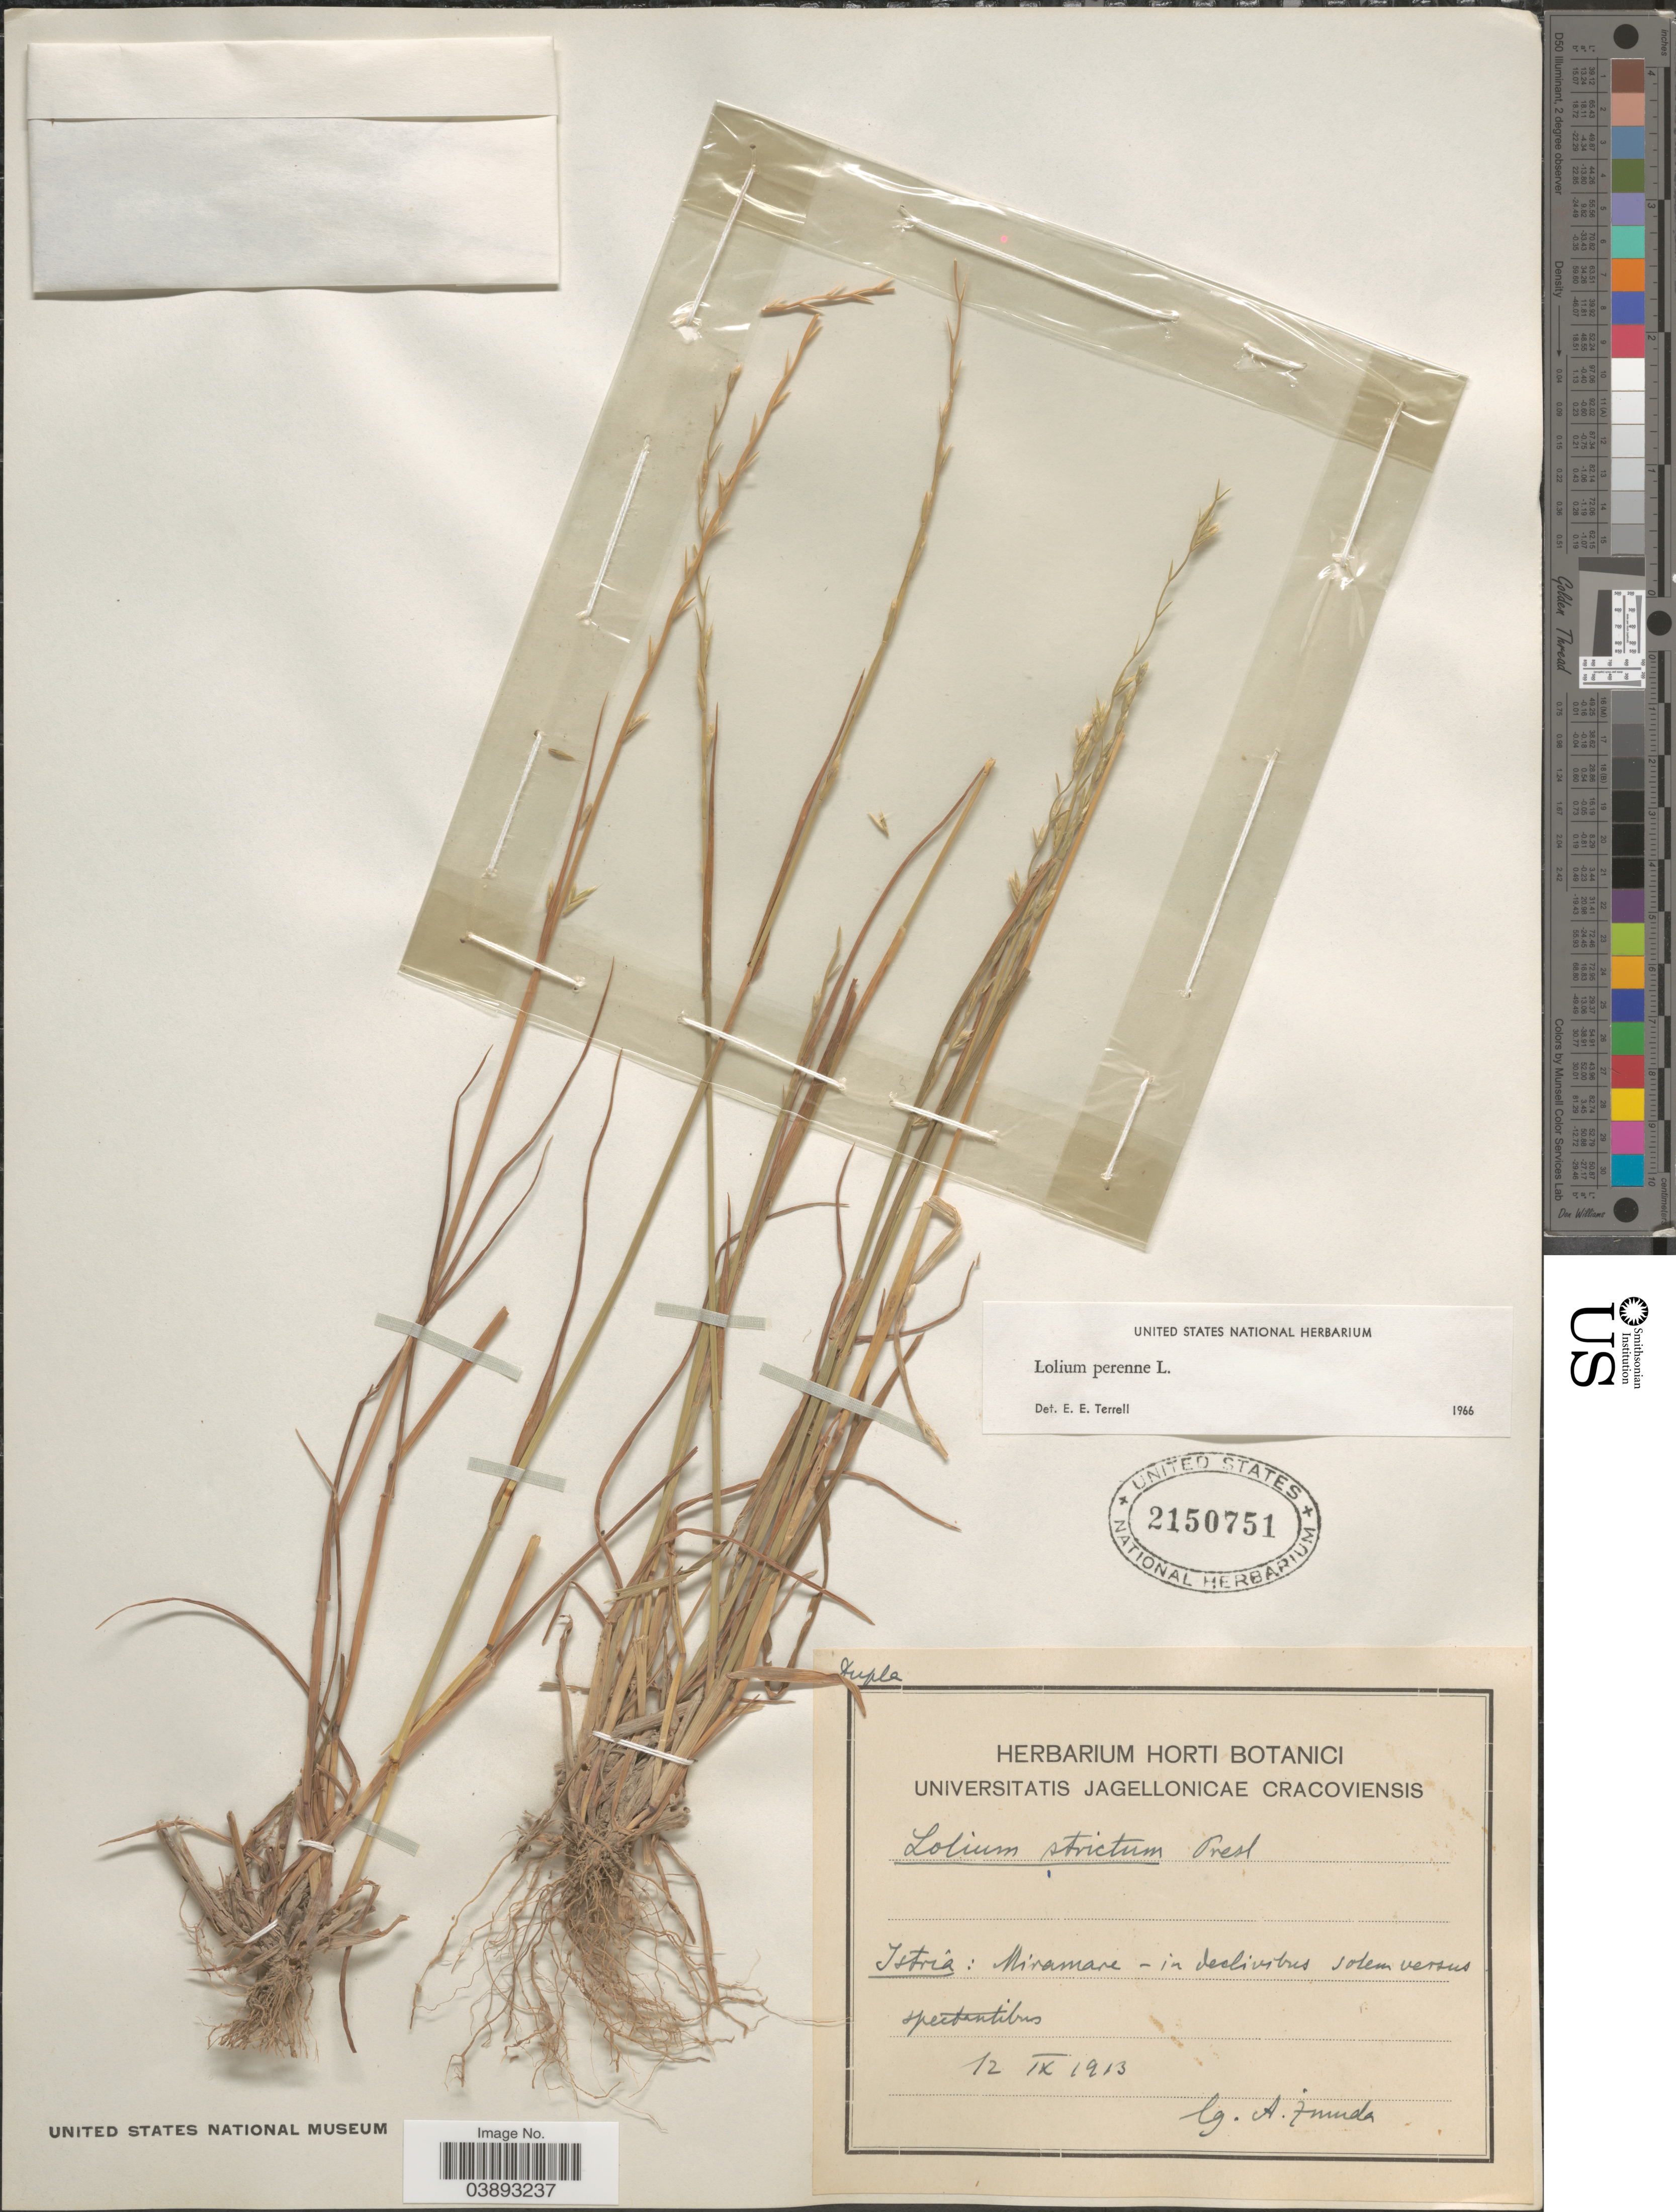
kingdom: Plantae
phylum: Tracheophyta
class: Liliopsida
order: Poales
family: Poaceae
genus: Lolium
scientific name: Lolium perenne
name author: L.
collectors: A. Imuda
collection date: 1913-09-12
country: Croatia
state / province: Istria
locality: Miramre - in declivibus solem versus.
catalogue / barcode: US 2150751